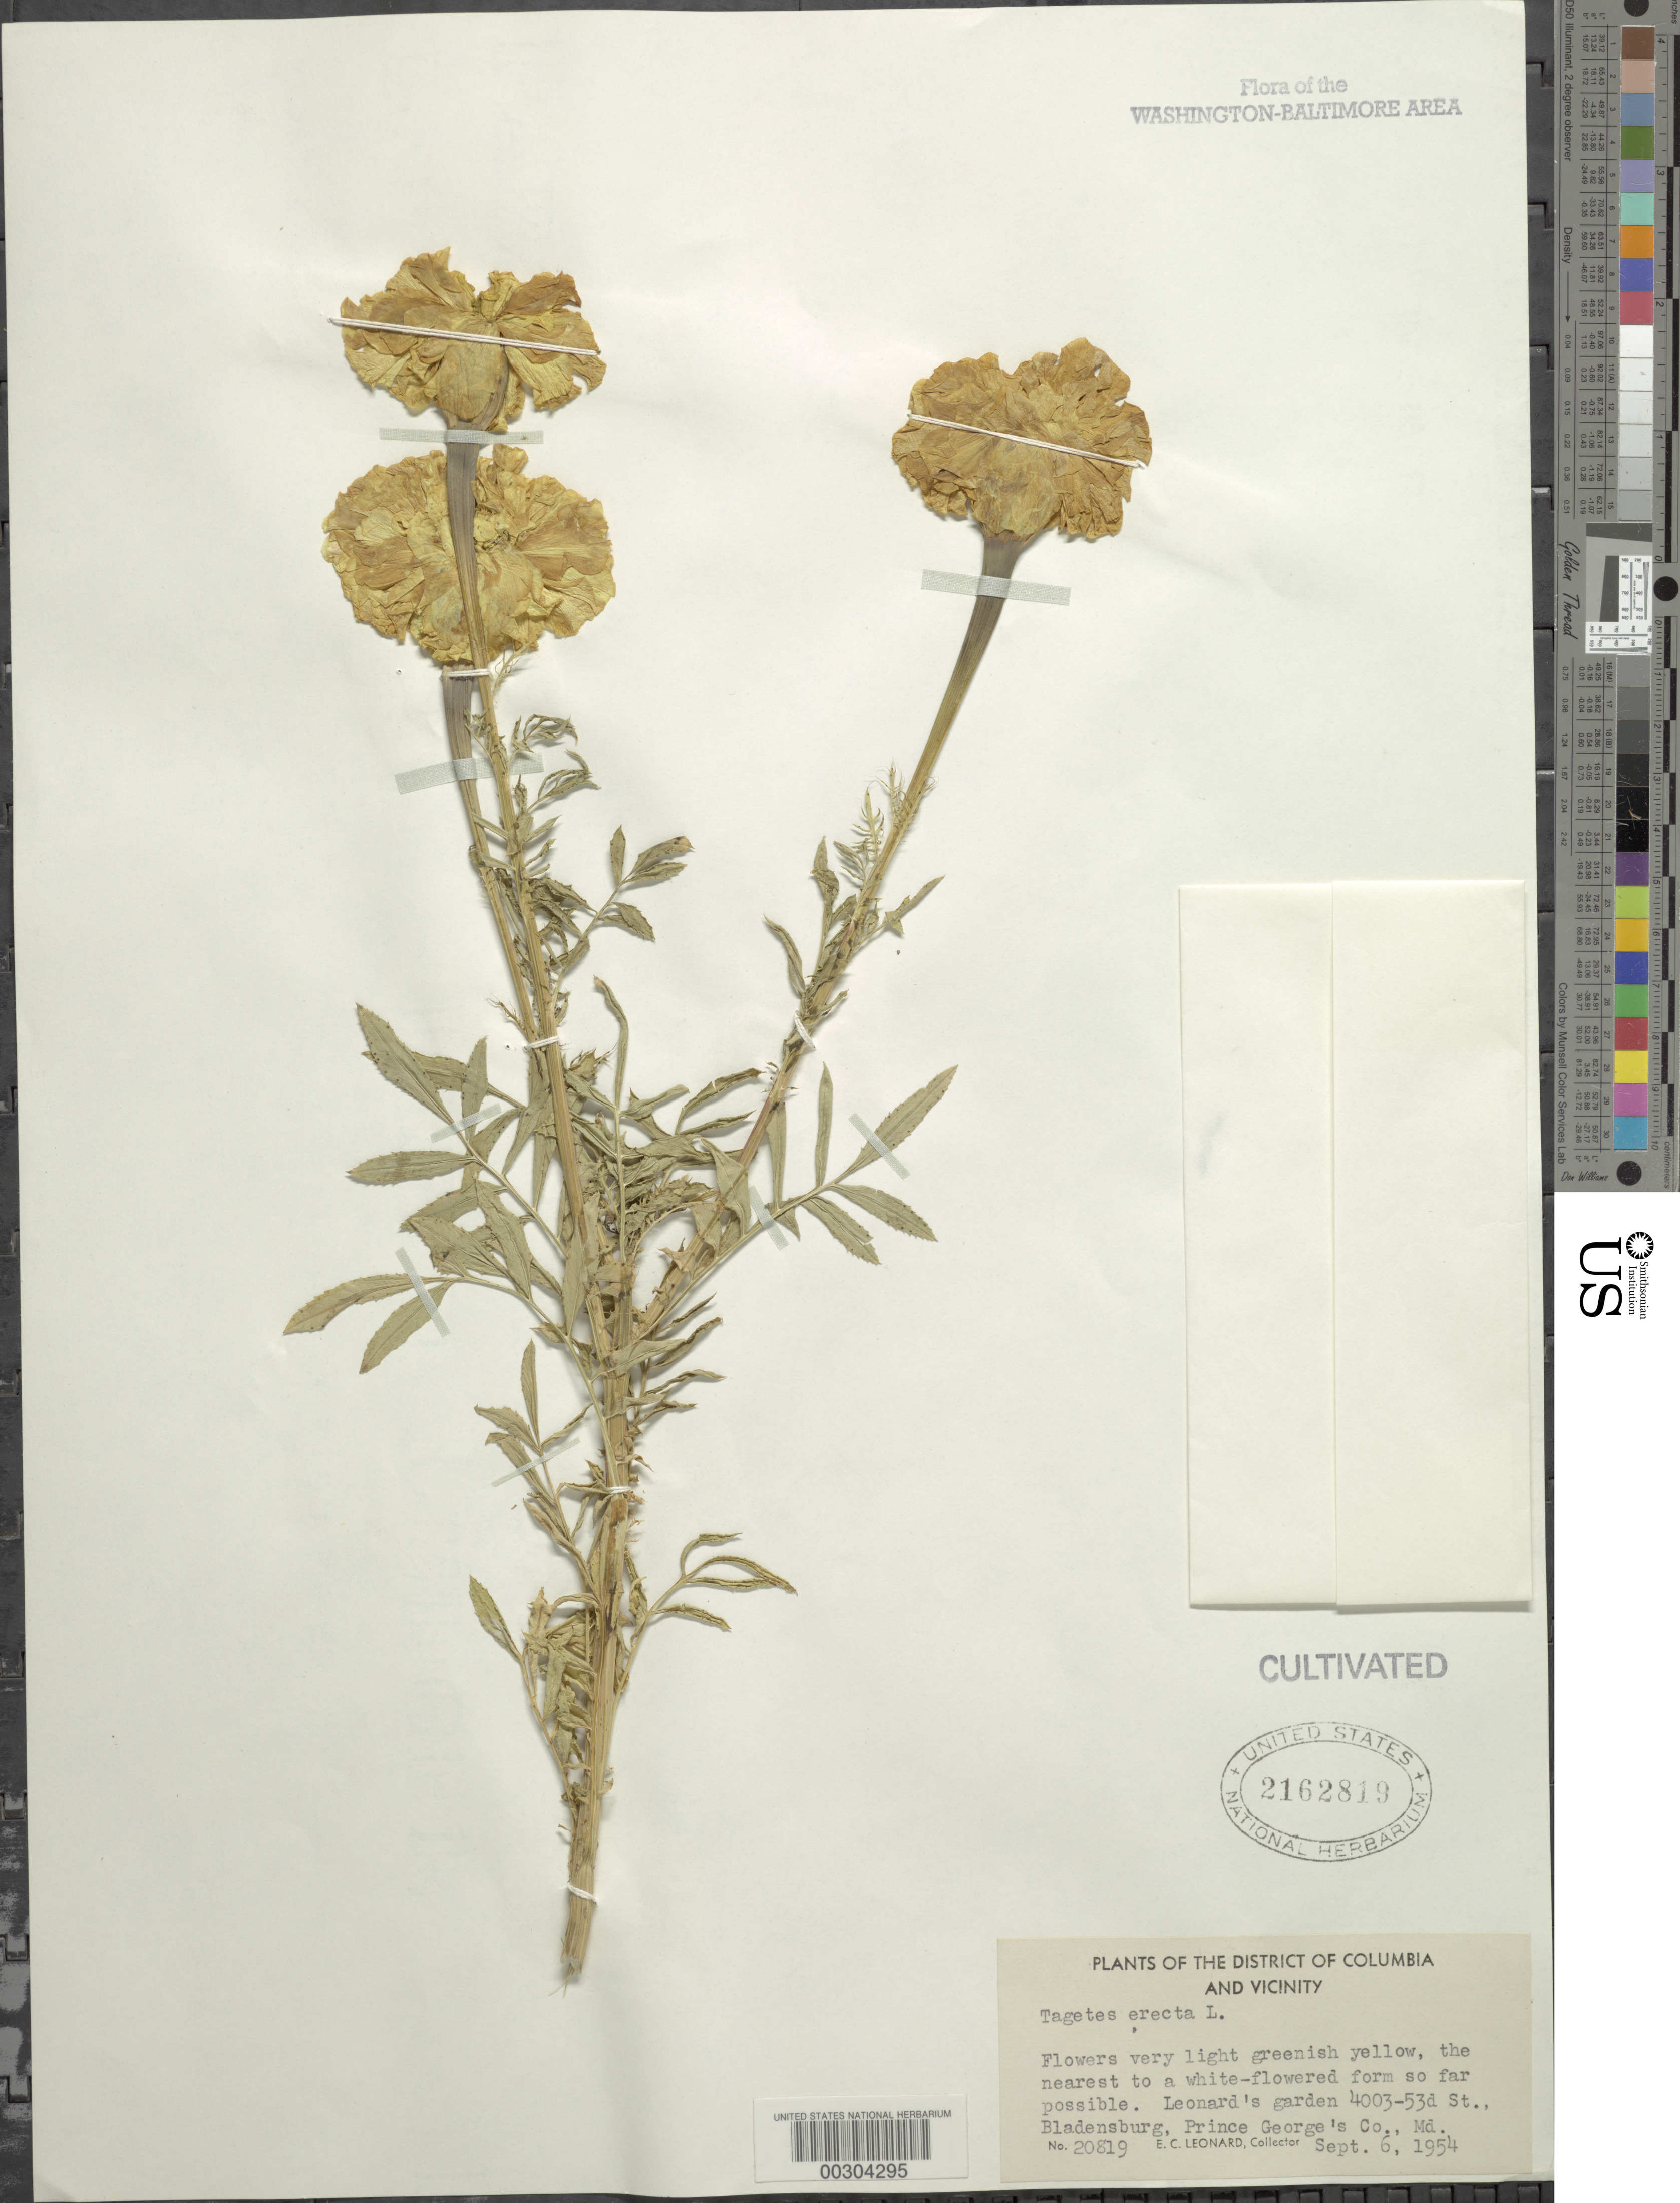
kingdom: Plantae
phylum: Tracheophyta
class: Magnoliopsida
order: Asterales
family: Asteraceae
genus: Tagetes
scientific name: Tagetes erecta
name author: L.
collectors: E. C. Leonard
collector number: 20819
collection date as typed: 06 Sep 1954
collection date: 1954-09-06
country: United States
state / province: Maryland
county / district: Prince George's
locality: Bladensburg, 4003 53d St. Leonard's garden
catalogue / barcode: US 2162819